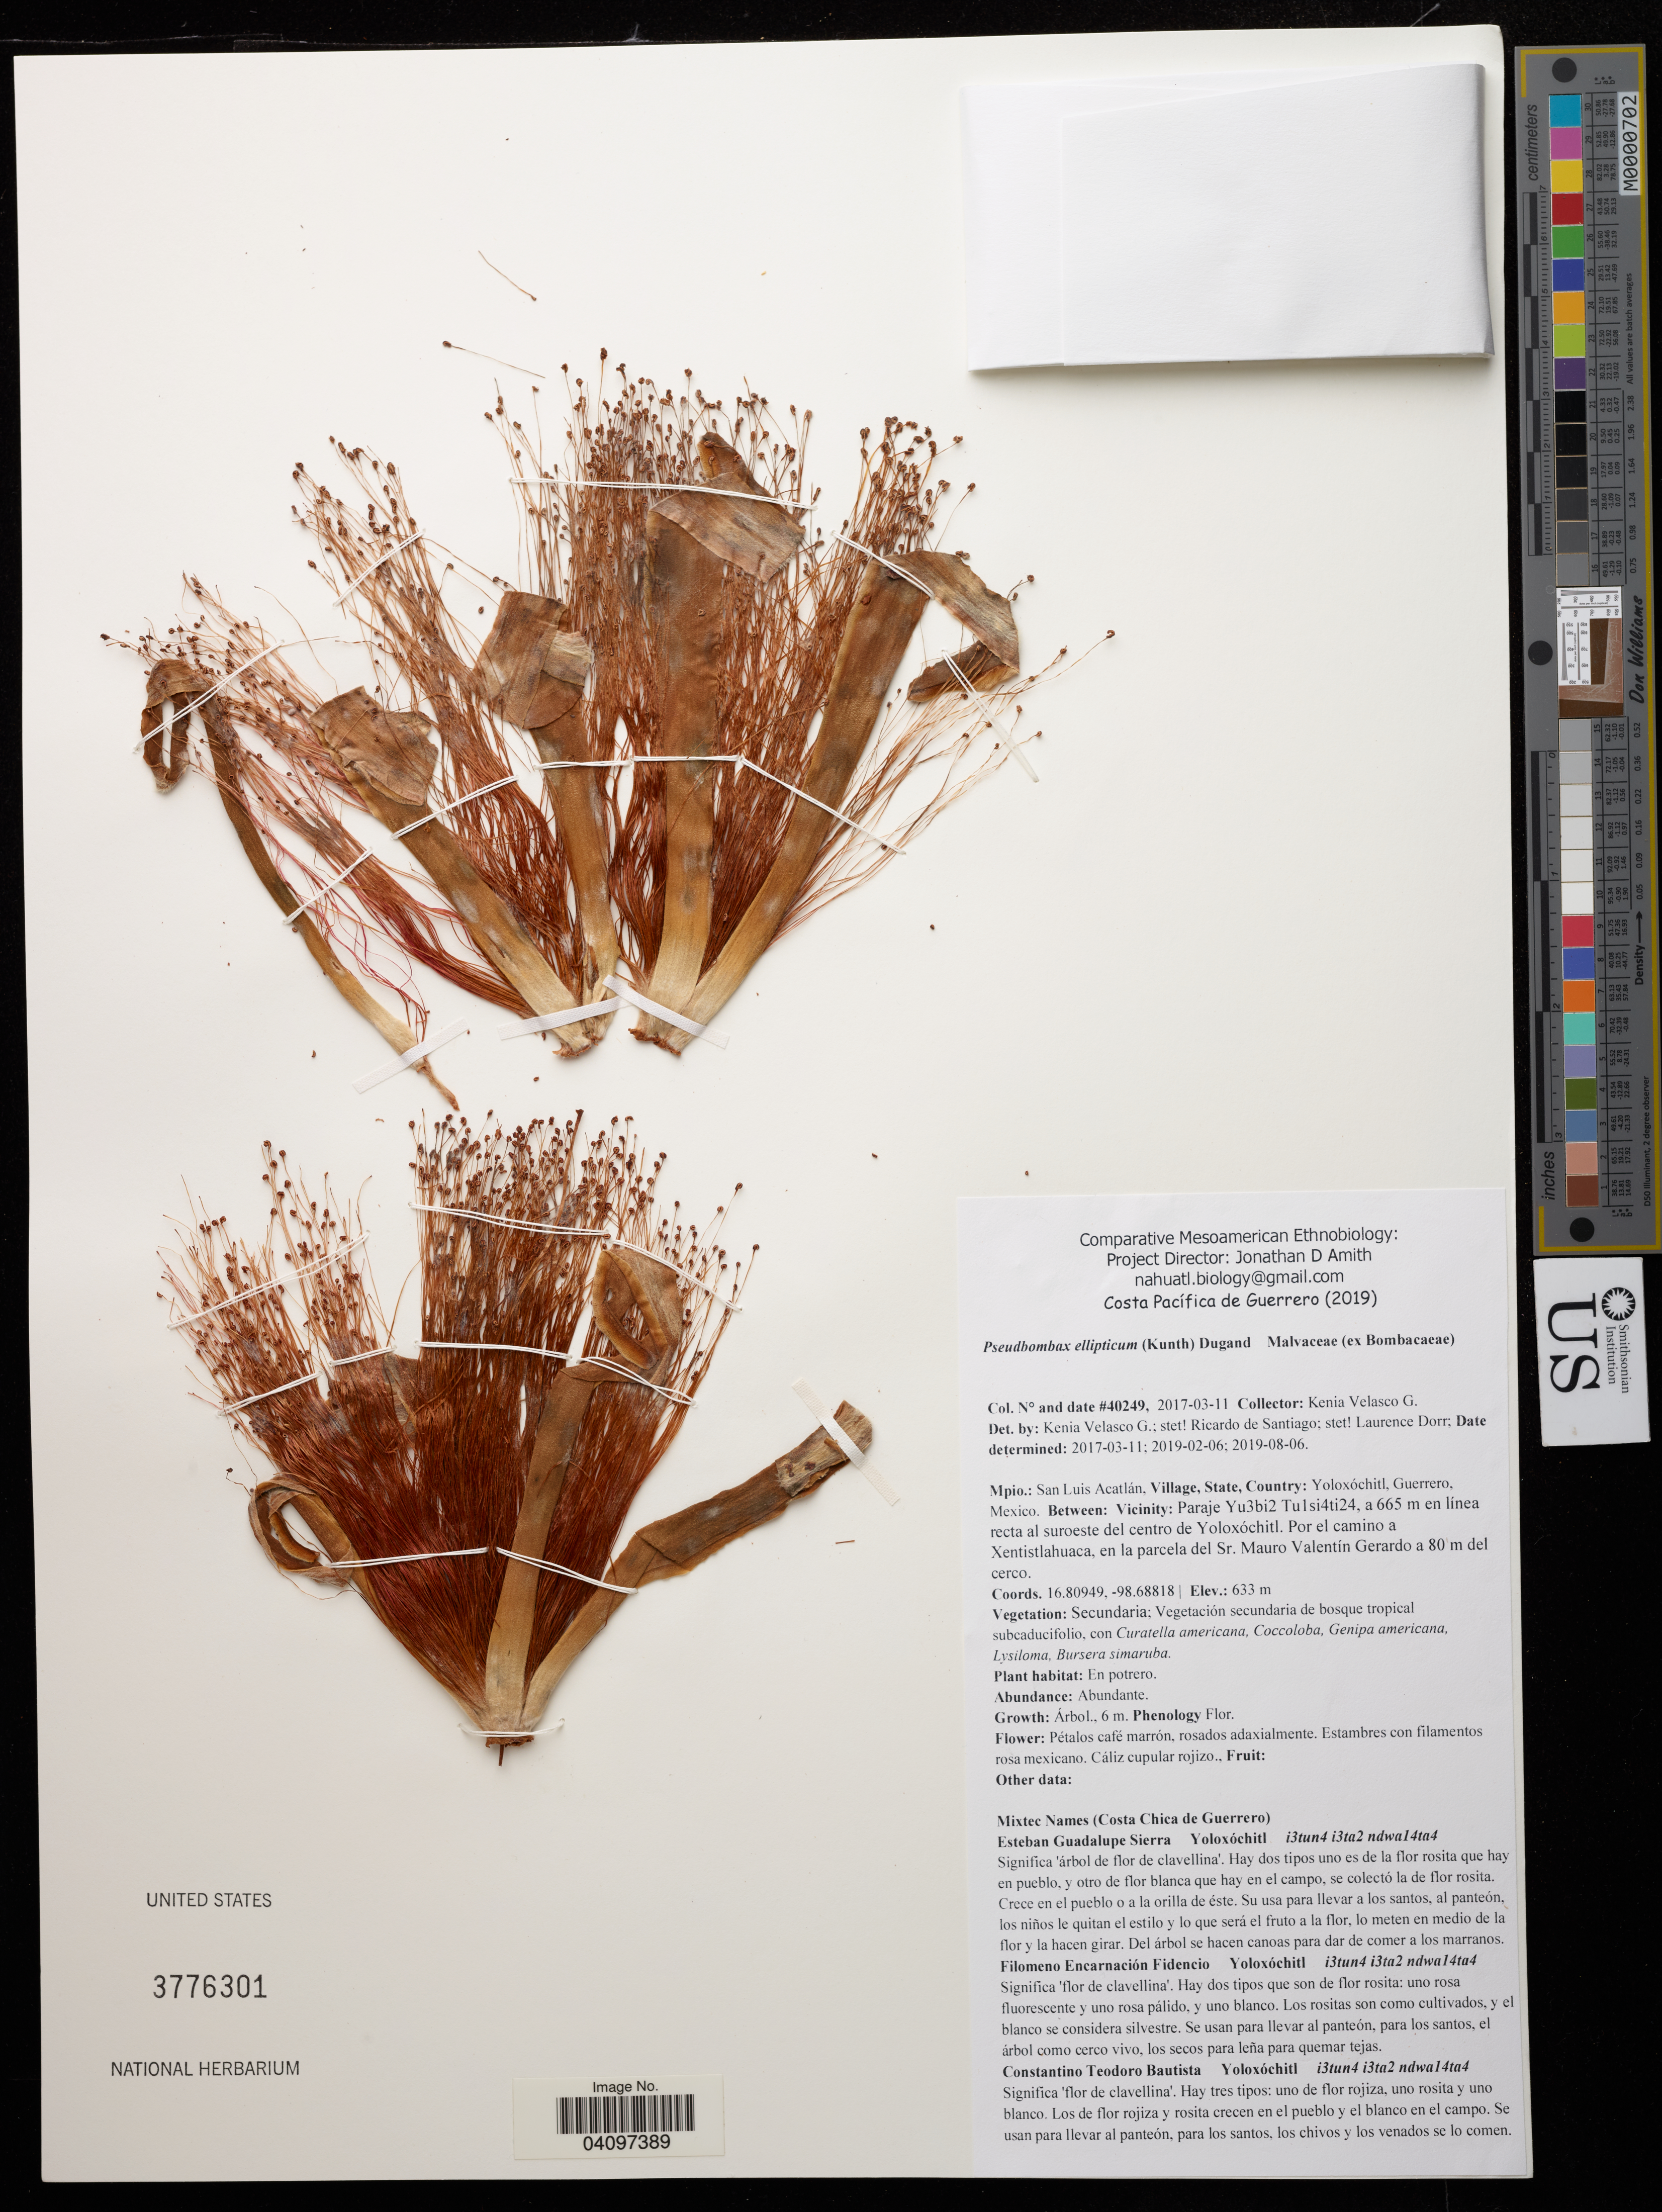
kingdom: Plantae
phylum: Tracheophyta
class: Magnoliopsida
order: Malvales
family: Malvaceae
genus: Pseudobombax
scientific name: Pseudobombax ellipticum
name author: (Kunth) Dugand G.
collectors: K. Velasco G.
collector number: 40249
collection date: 2017-03-11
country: Mexico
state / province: Guerrero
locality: Mpio.: San Luis Acatlán, Village: Yoloxóchitl, Vicinity: Paraje Yu3bi2 Tulsi4ti24, a 665 m en línea recta al suroeste del centro de Yoloxóchitl. Por el camino a Xentistlahuaca, en la parcela del Sr. Mauro Valentín Gerardo a 80 m del cerco.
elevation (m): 633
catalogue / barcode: US 3776301